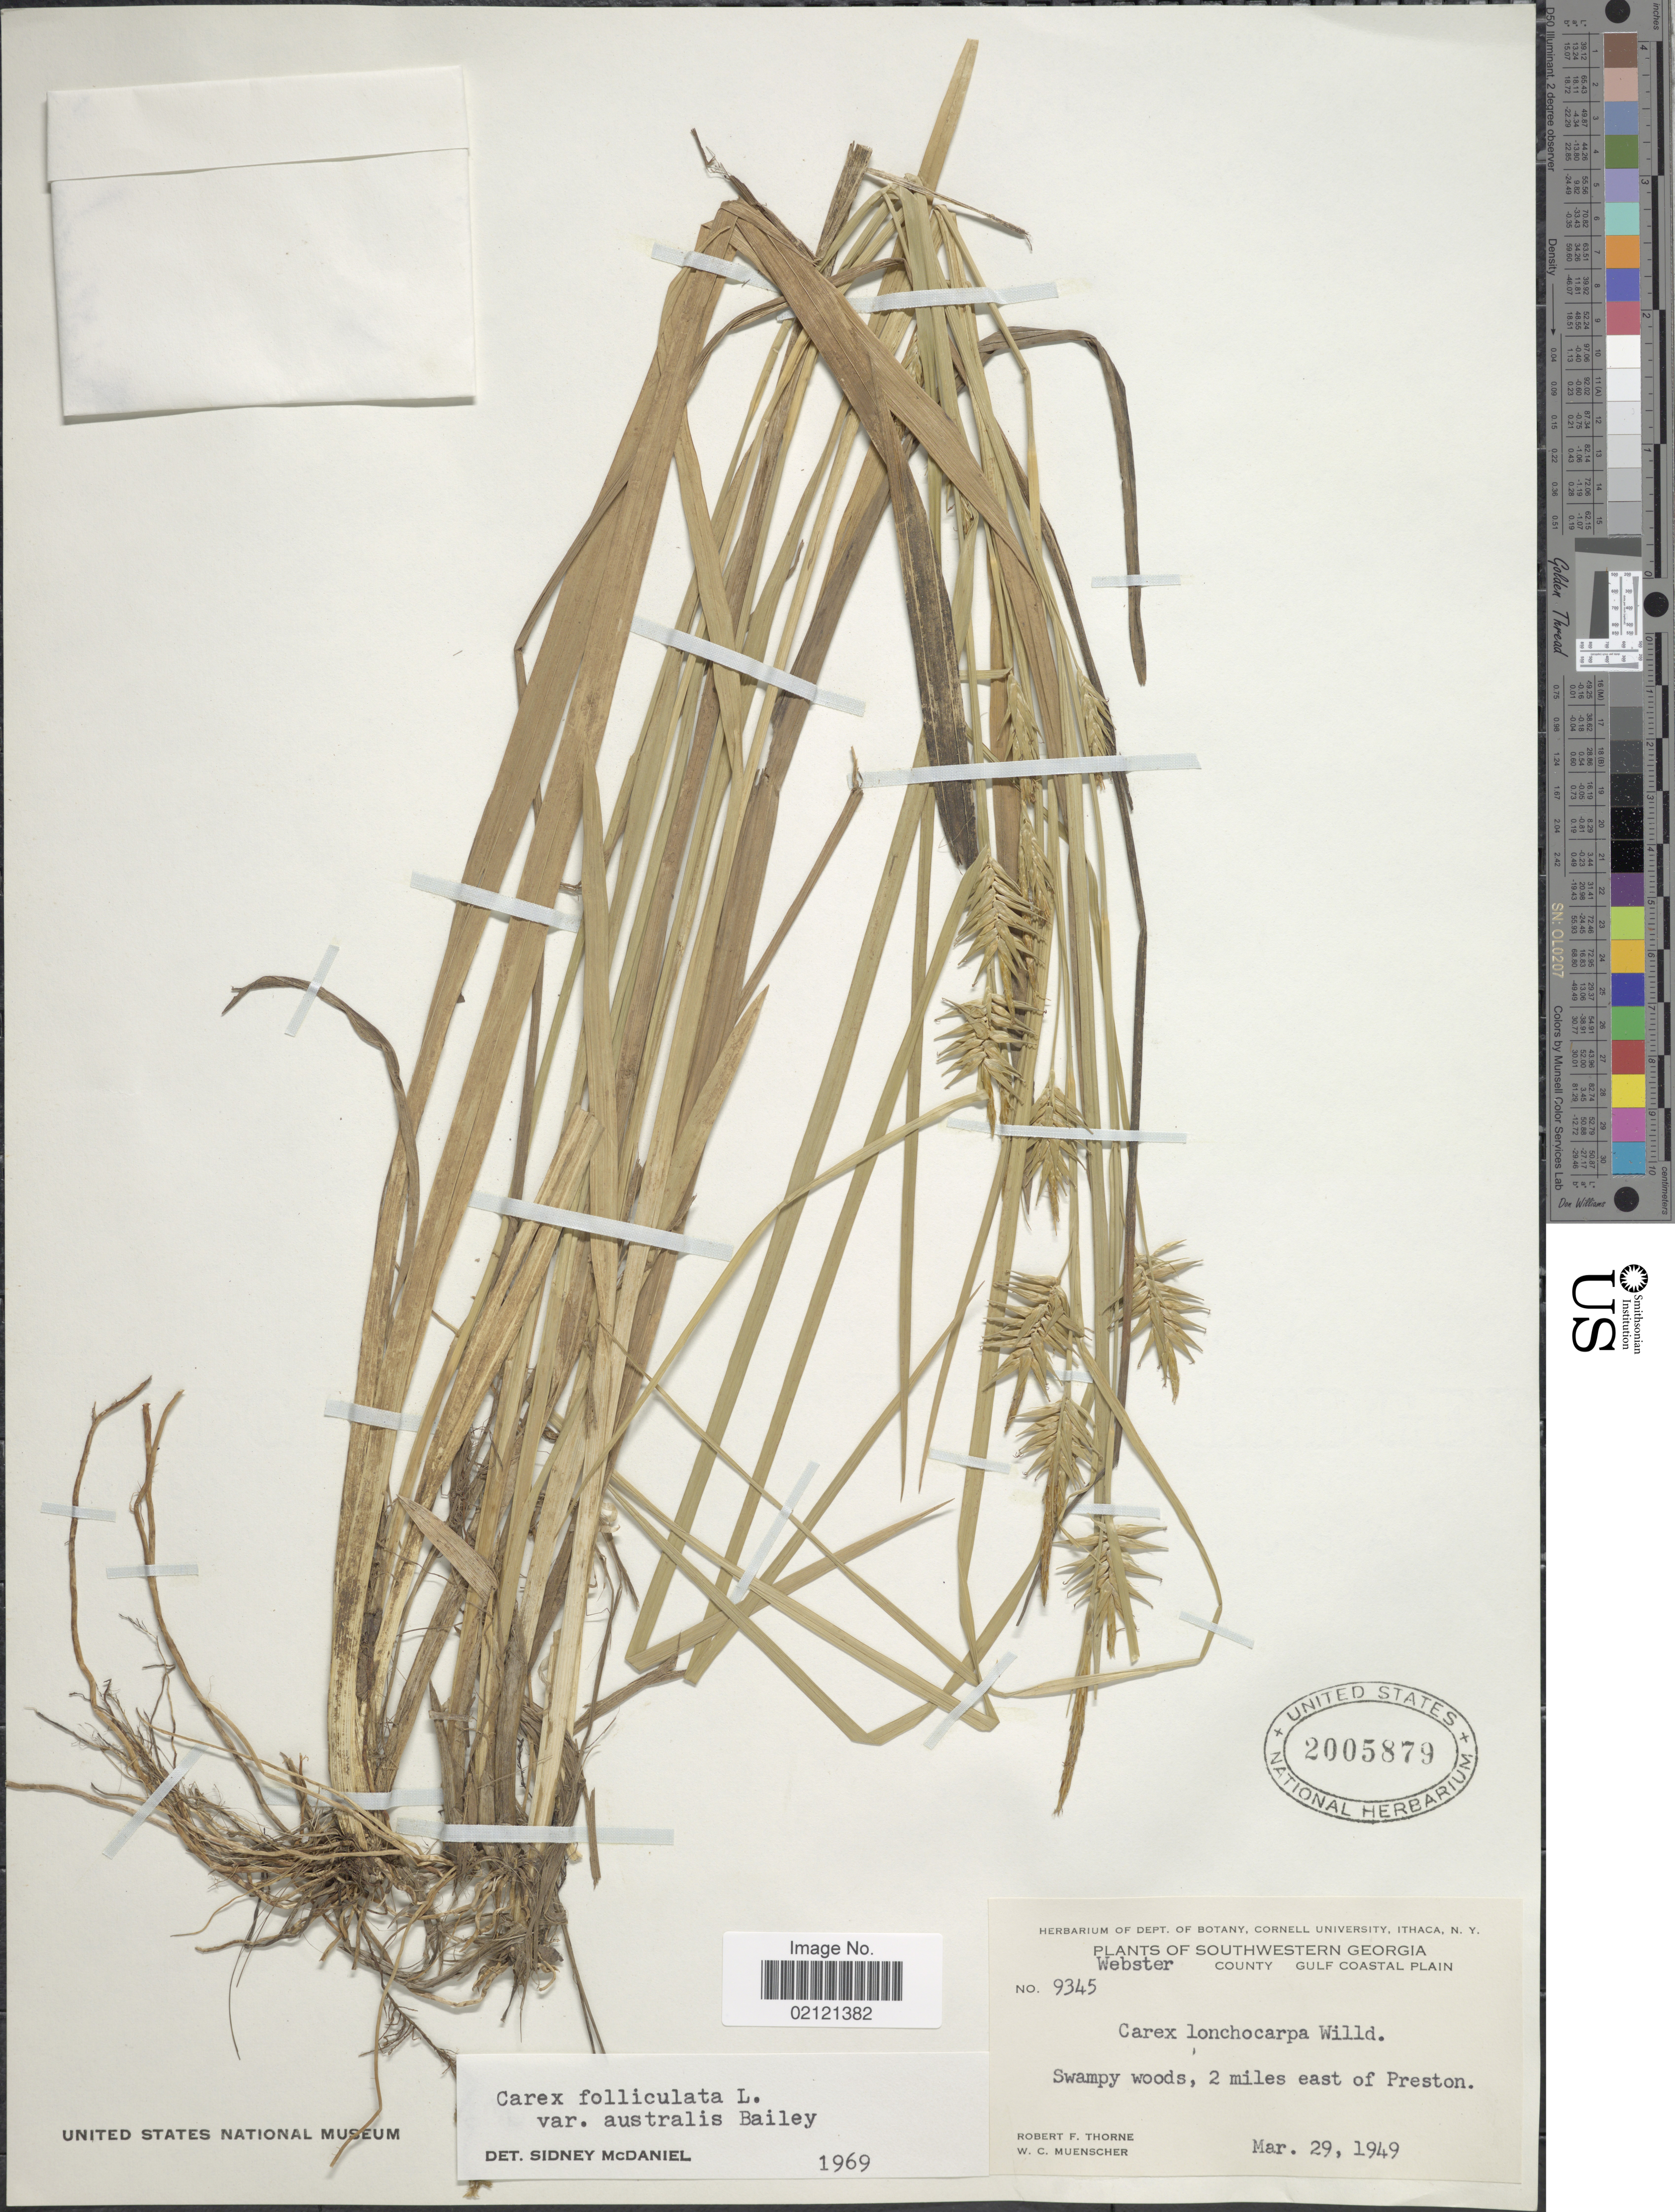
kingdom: Plantae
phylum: Tracheophyta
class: Liliopsida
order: Poales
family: Cyperaceae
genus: Carex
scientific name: Carex lonchocarpa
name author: Willd. ex Spreng.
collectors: R. F. Thorne & W. Muenscher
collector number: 9345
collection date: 1949-03-29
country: United States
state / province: Georgia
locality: Southwestern Georgia, Webster County, Gulf Coastal Plain, Swampy woods, 2 miles east of Preston.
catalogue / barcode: US 2005879